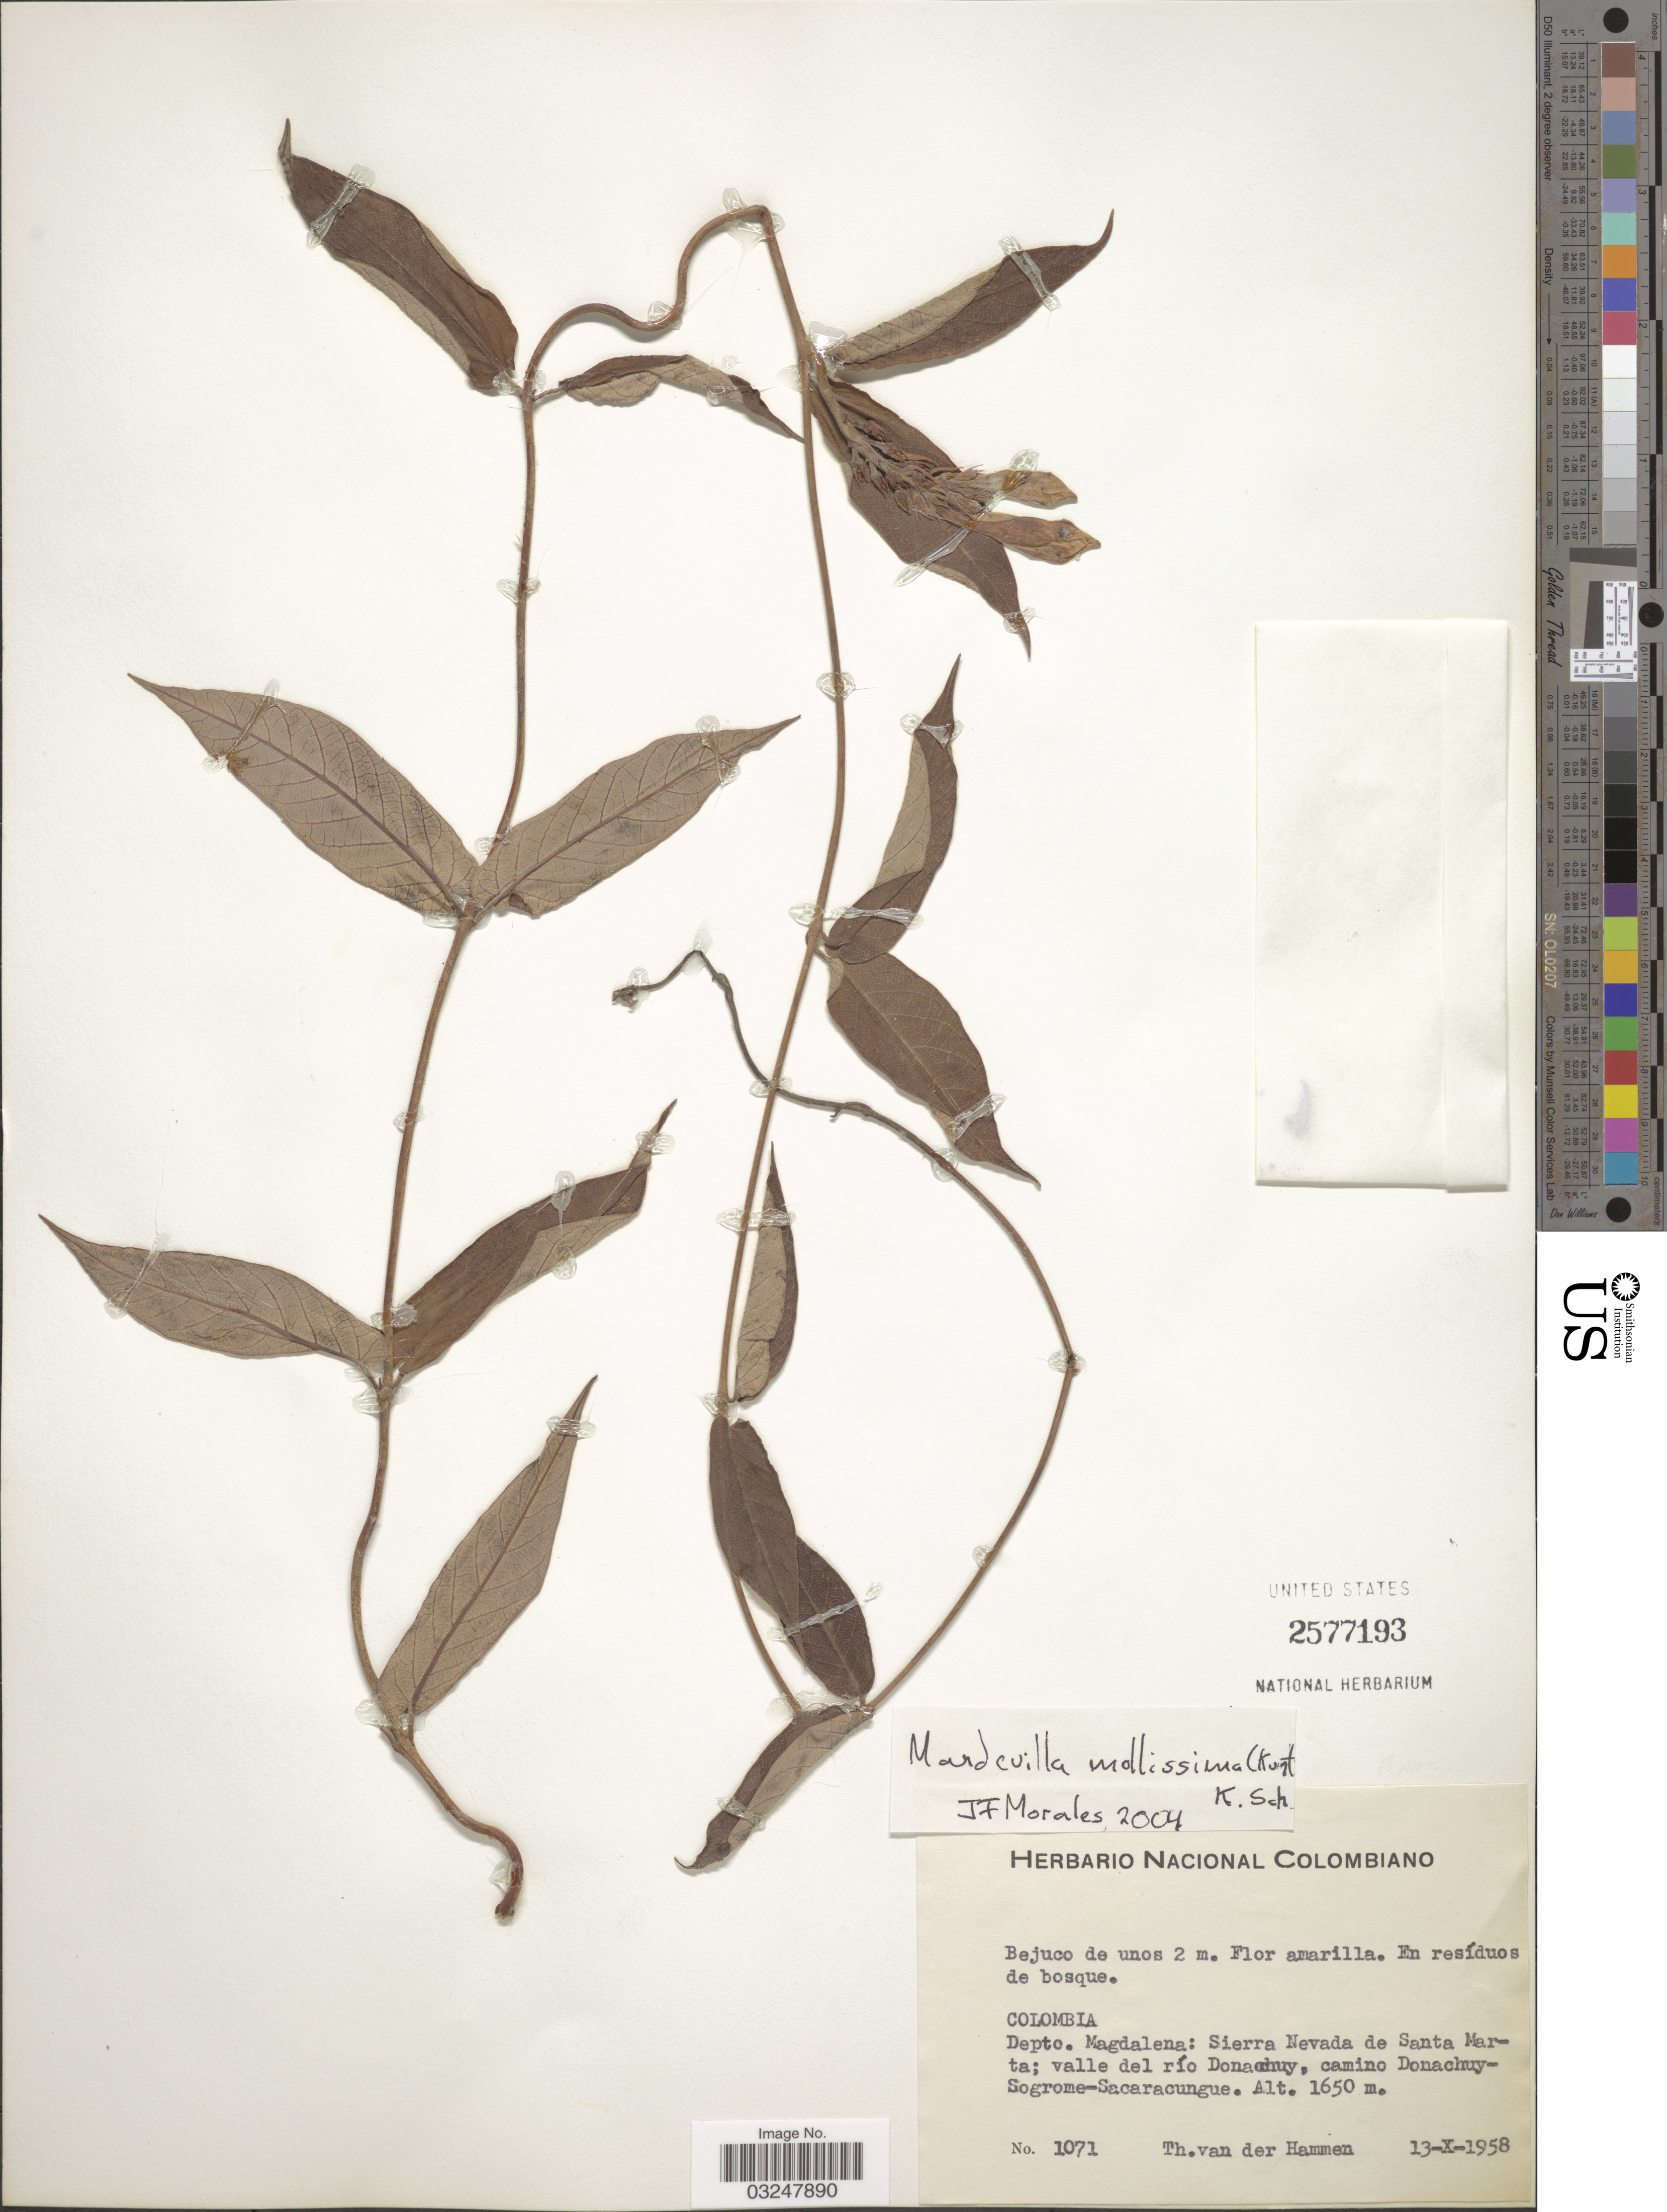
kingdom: Plantae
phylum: Tracheophyta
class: Magnoliopsida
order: Gentianales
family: Apocynaceae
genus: Mandevilla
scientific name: Mandevilla mollissima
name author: (Kunth) K. Schum.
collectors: T. Van der Hammen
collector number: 1071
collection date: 1958-10-13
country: Colombia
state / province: Magdalena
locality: Depto. Magdalena: Sierra Nevada de Santa Marta; valle del río Donachuy, camino Donachuy, Sogrome-Sacaracungue.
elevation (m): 1650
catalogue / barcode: US 2577193